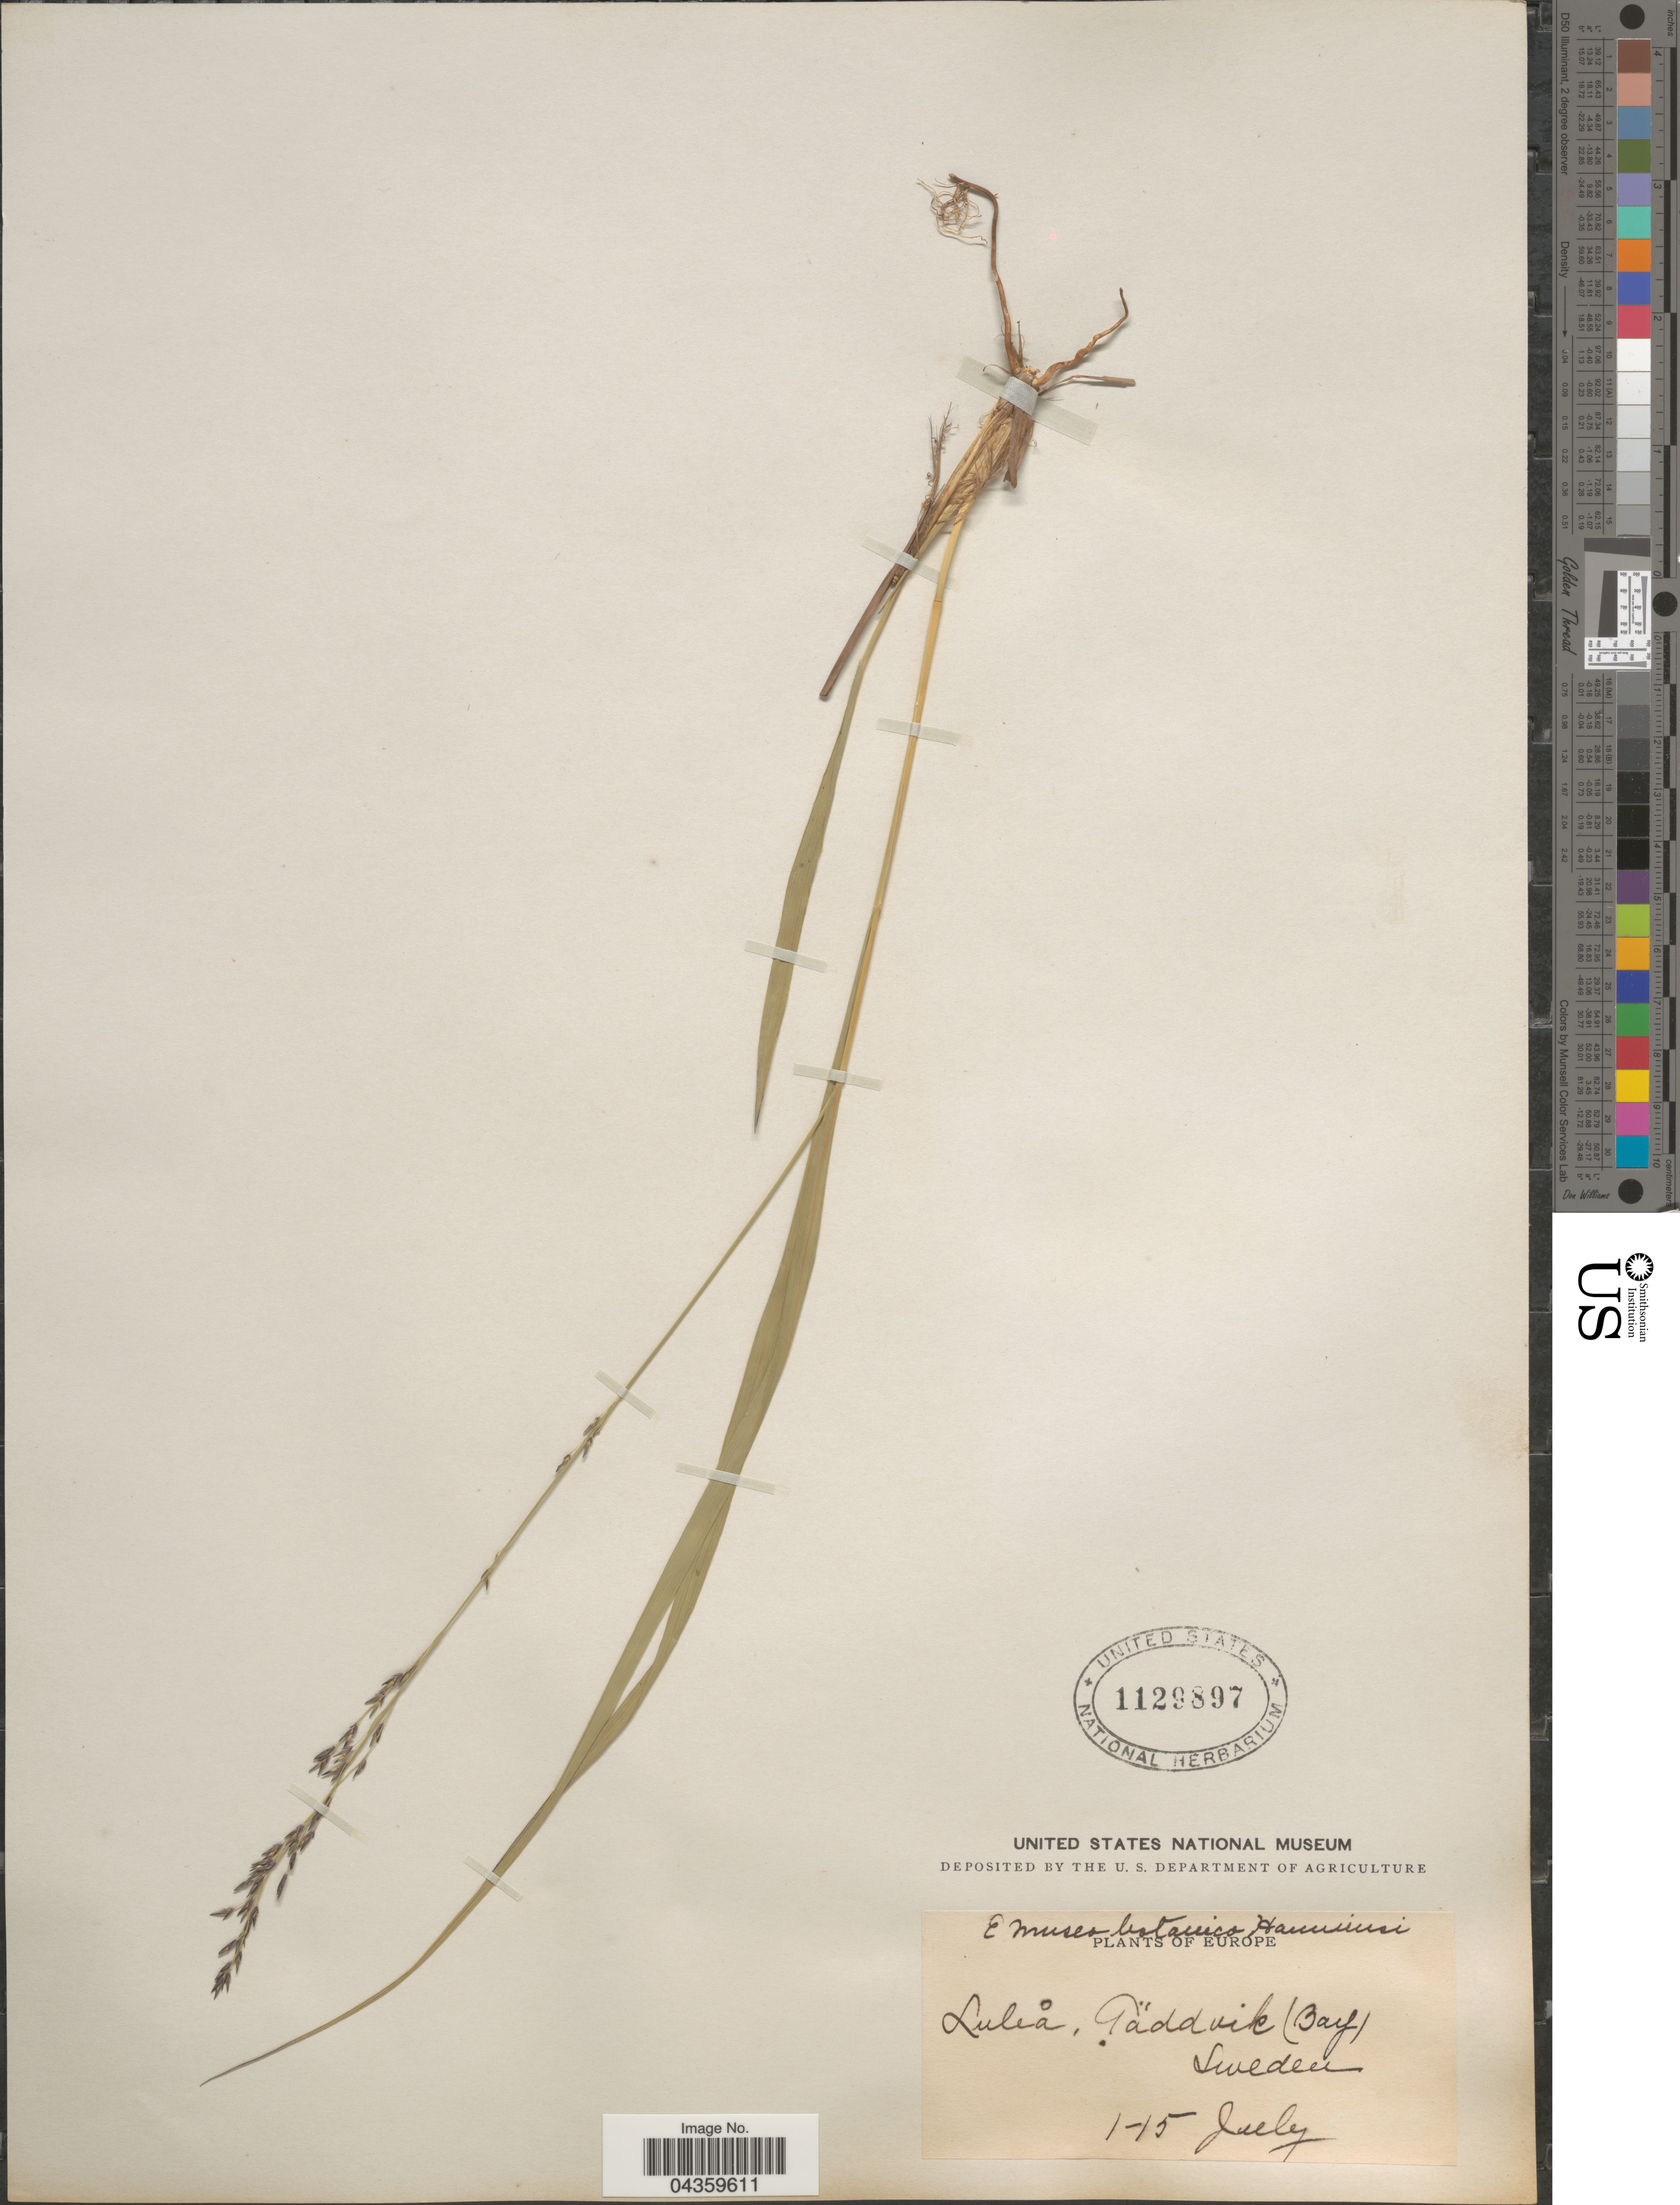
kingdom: Plantae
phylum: Tracheophyta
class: Liliopsida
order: Poales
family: Poaceae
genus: Molinia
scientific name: Molinia caerulea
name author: (L.) Moench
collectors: Juely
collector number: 1-15?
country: Sweden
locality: Luleå, Gäddvick (Bay).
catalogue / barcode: US 1129897